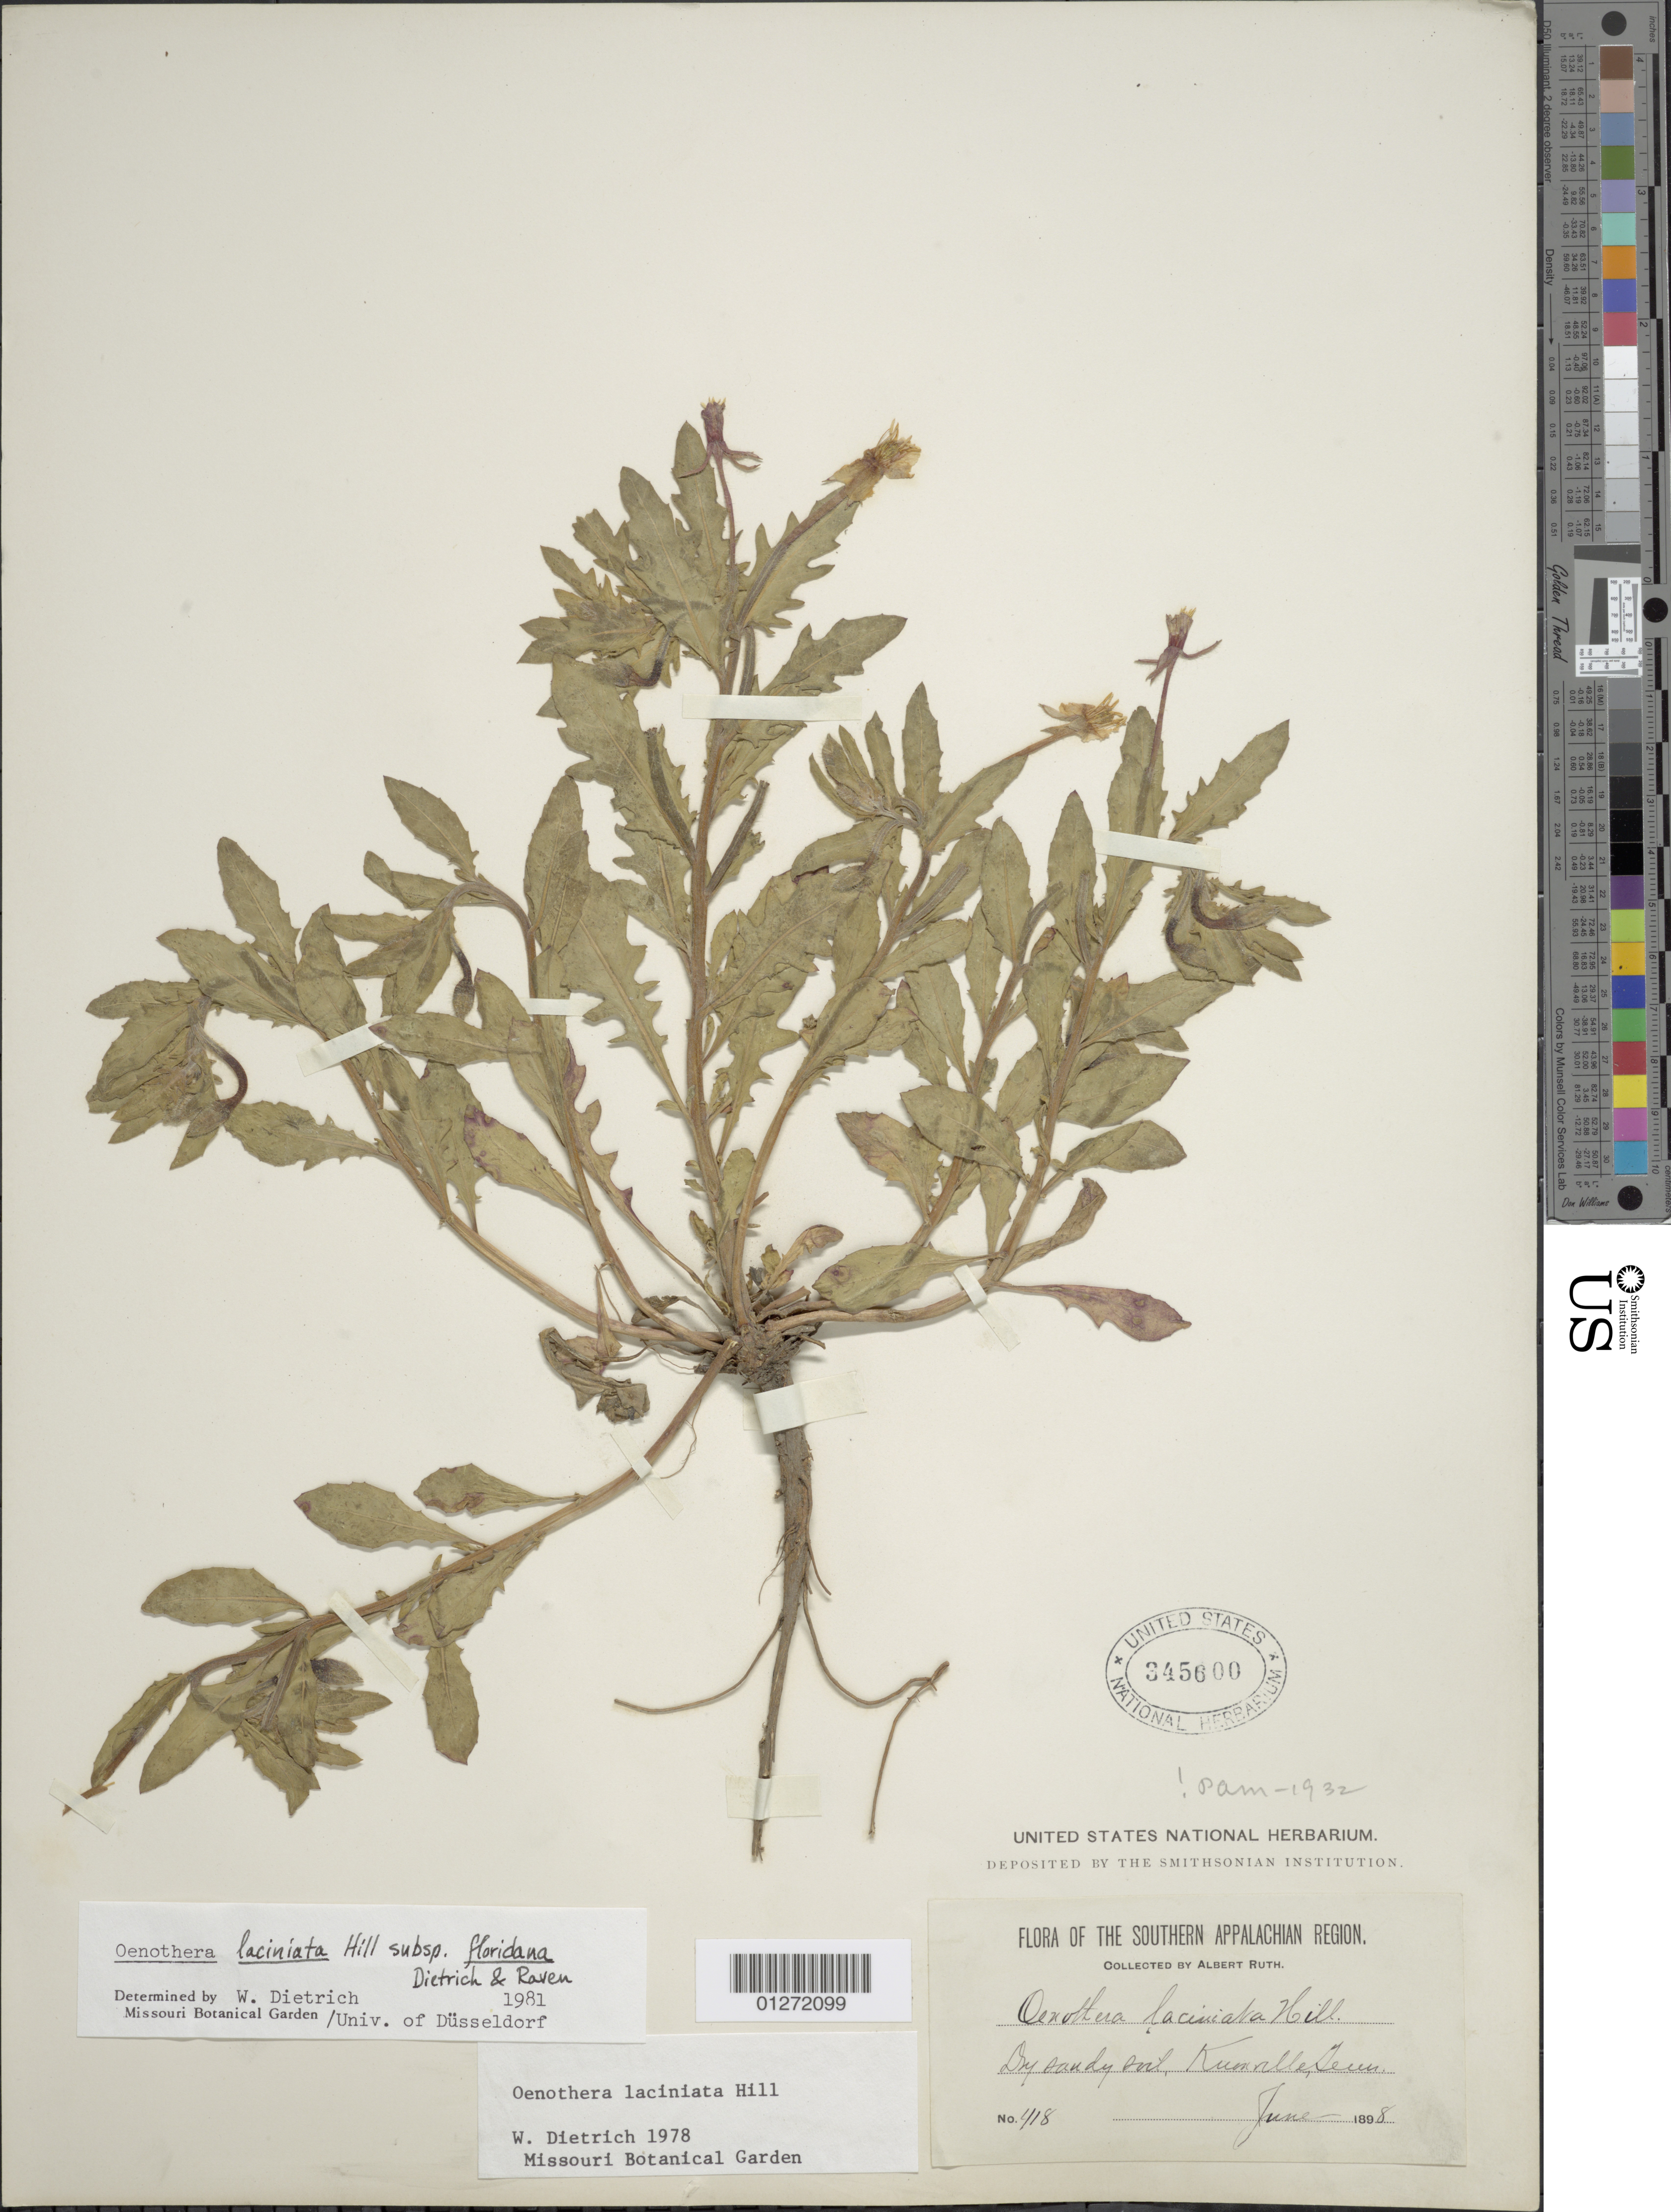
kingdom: Plantae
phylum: Tracheophyta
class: Magnoliopsida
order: Myrtales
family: Onagraceae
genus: Oenothera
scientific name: Oenothera laciniata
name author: Hill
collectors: A. Ruth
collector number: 418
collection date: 1898-06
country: United States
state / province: Tennessee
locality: Knoxville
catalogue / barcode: US 345600